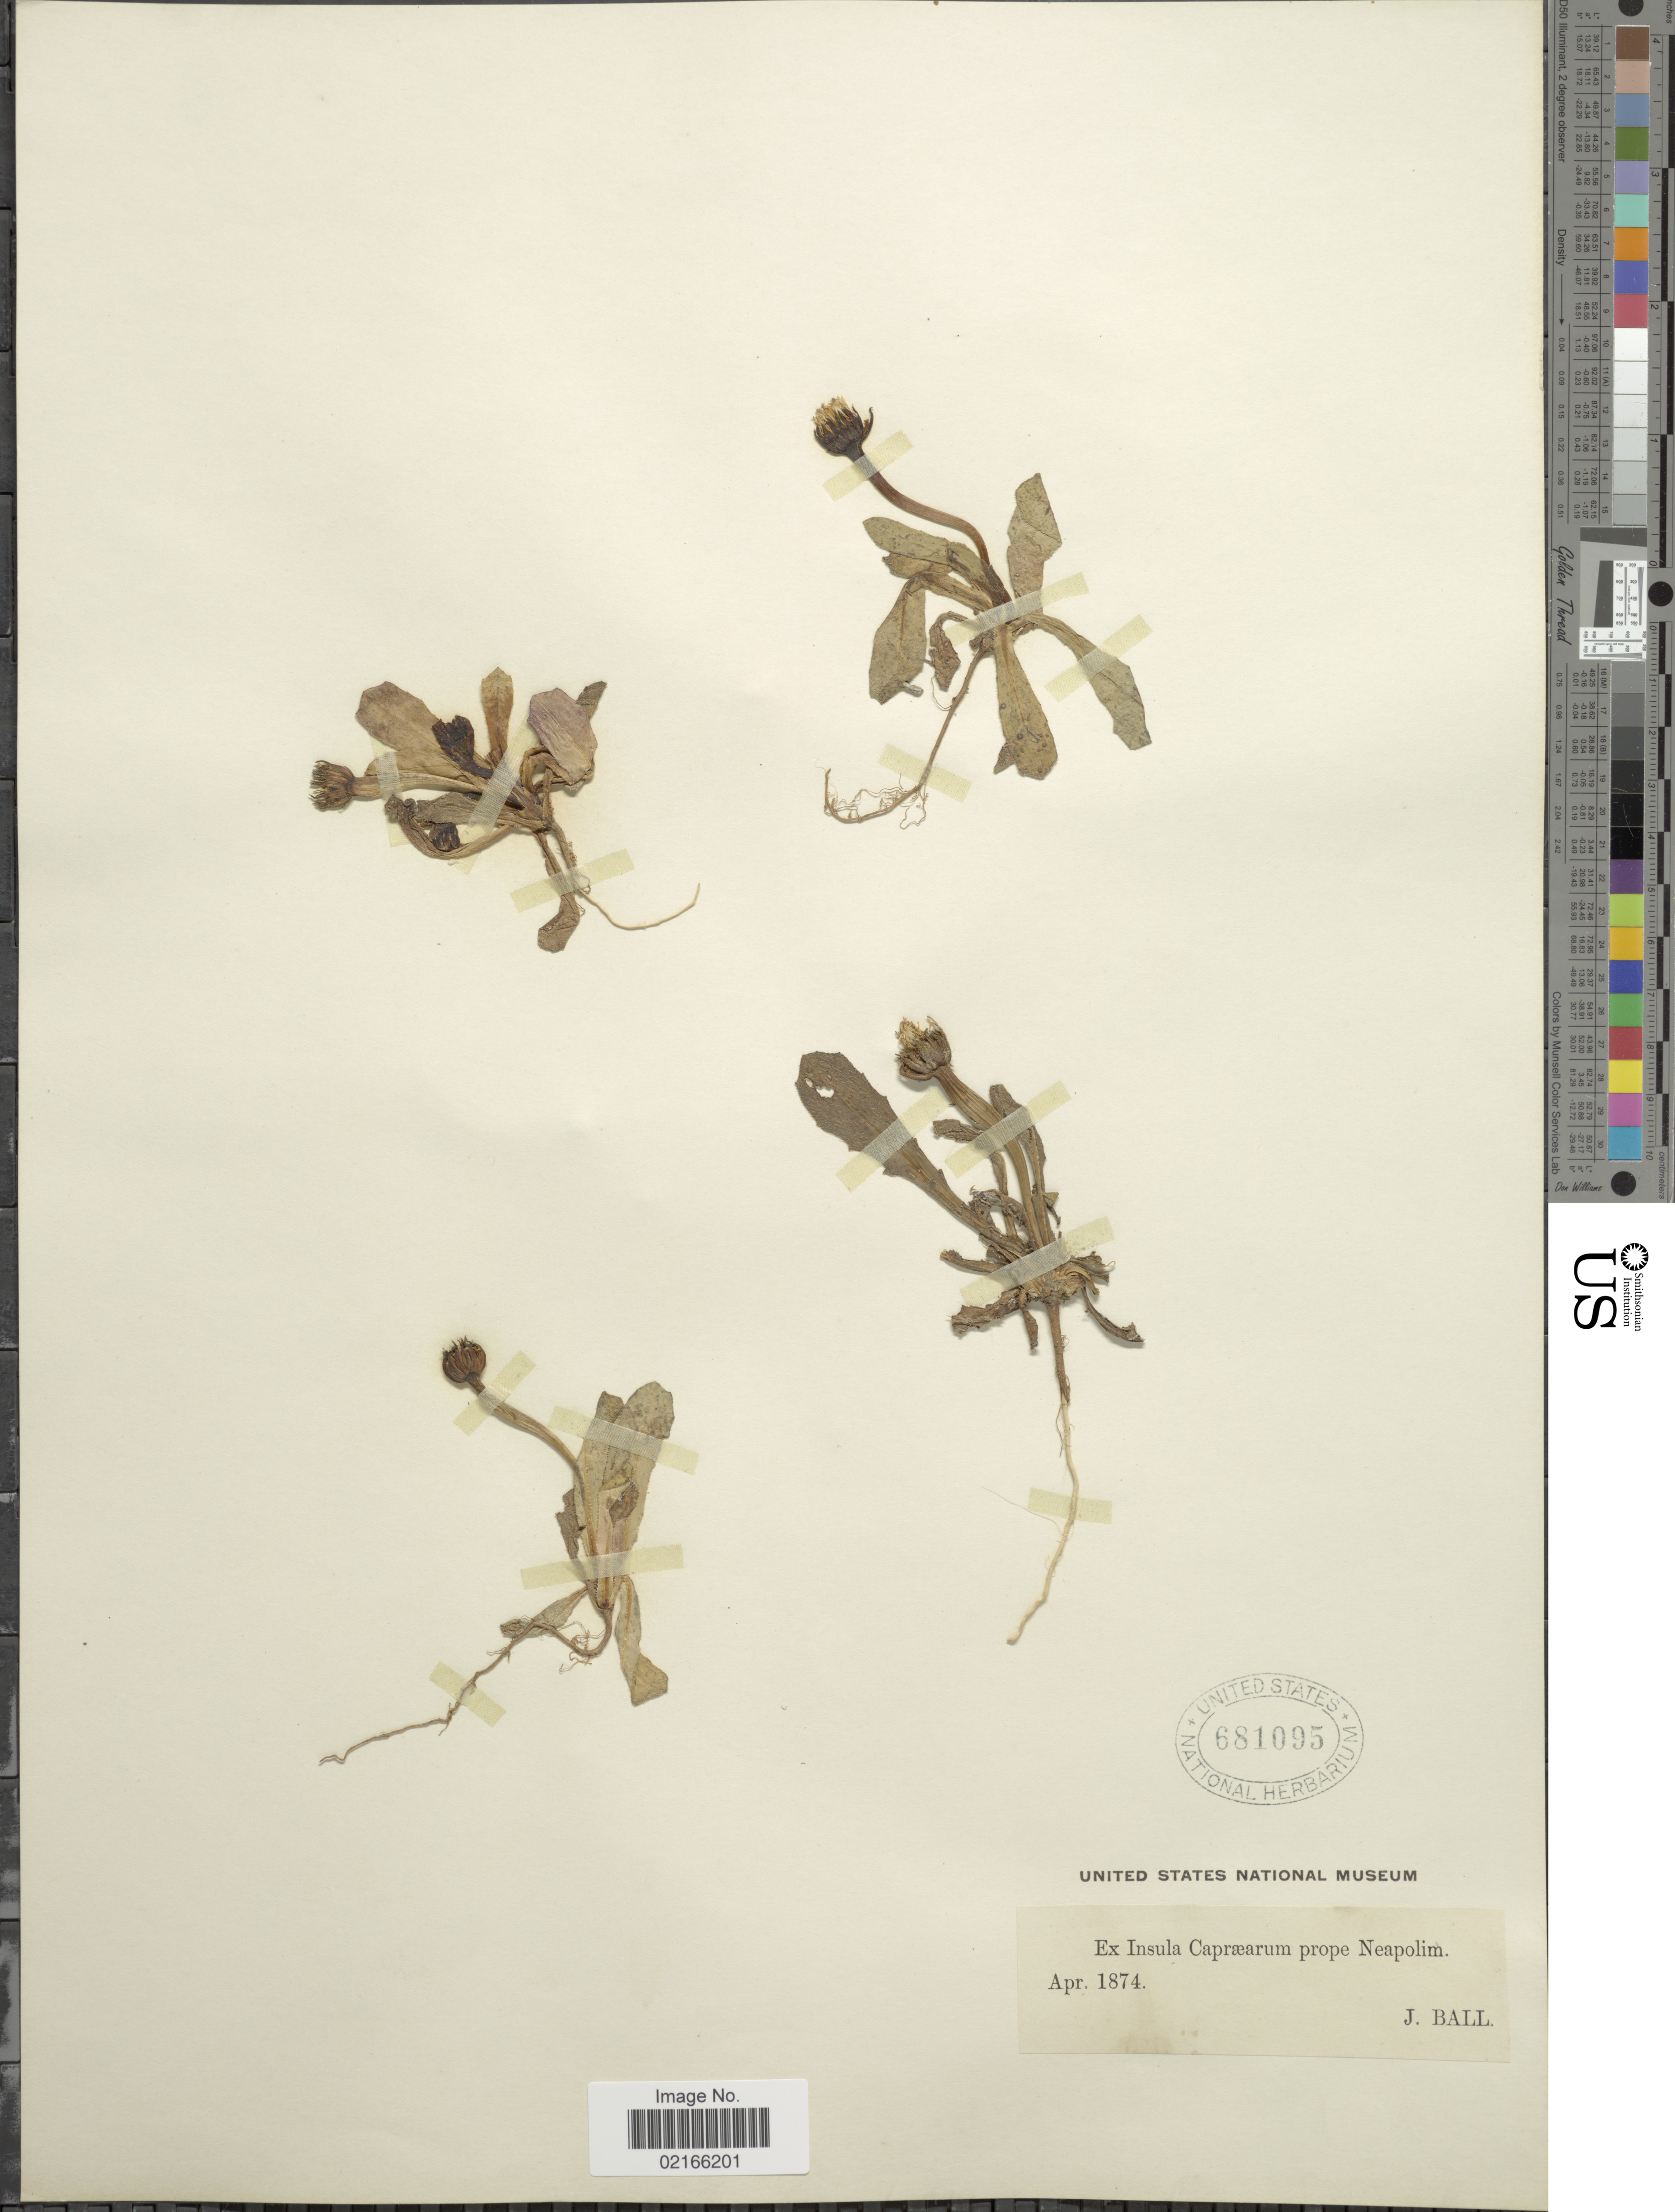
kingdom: Plantae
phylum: Tracheophyta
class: Magnoliopsida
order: Asterales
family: Asteraceae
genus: Hedypnois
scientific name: Hedypnois sp.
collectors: J. Ball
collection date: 1874-04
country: Italy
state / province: Campania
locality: Ex Insula Capraearum prope Neapolim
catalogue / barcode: US 681095